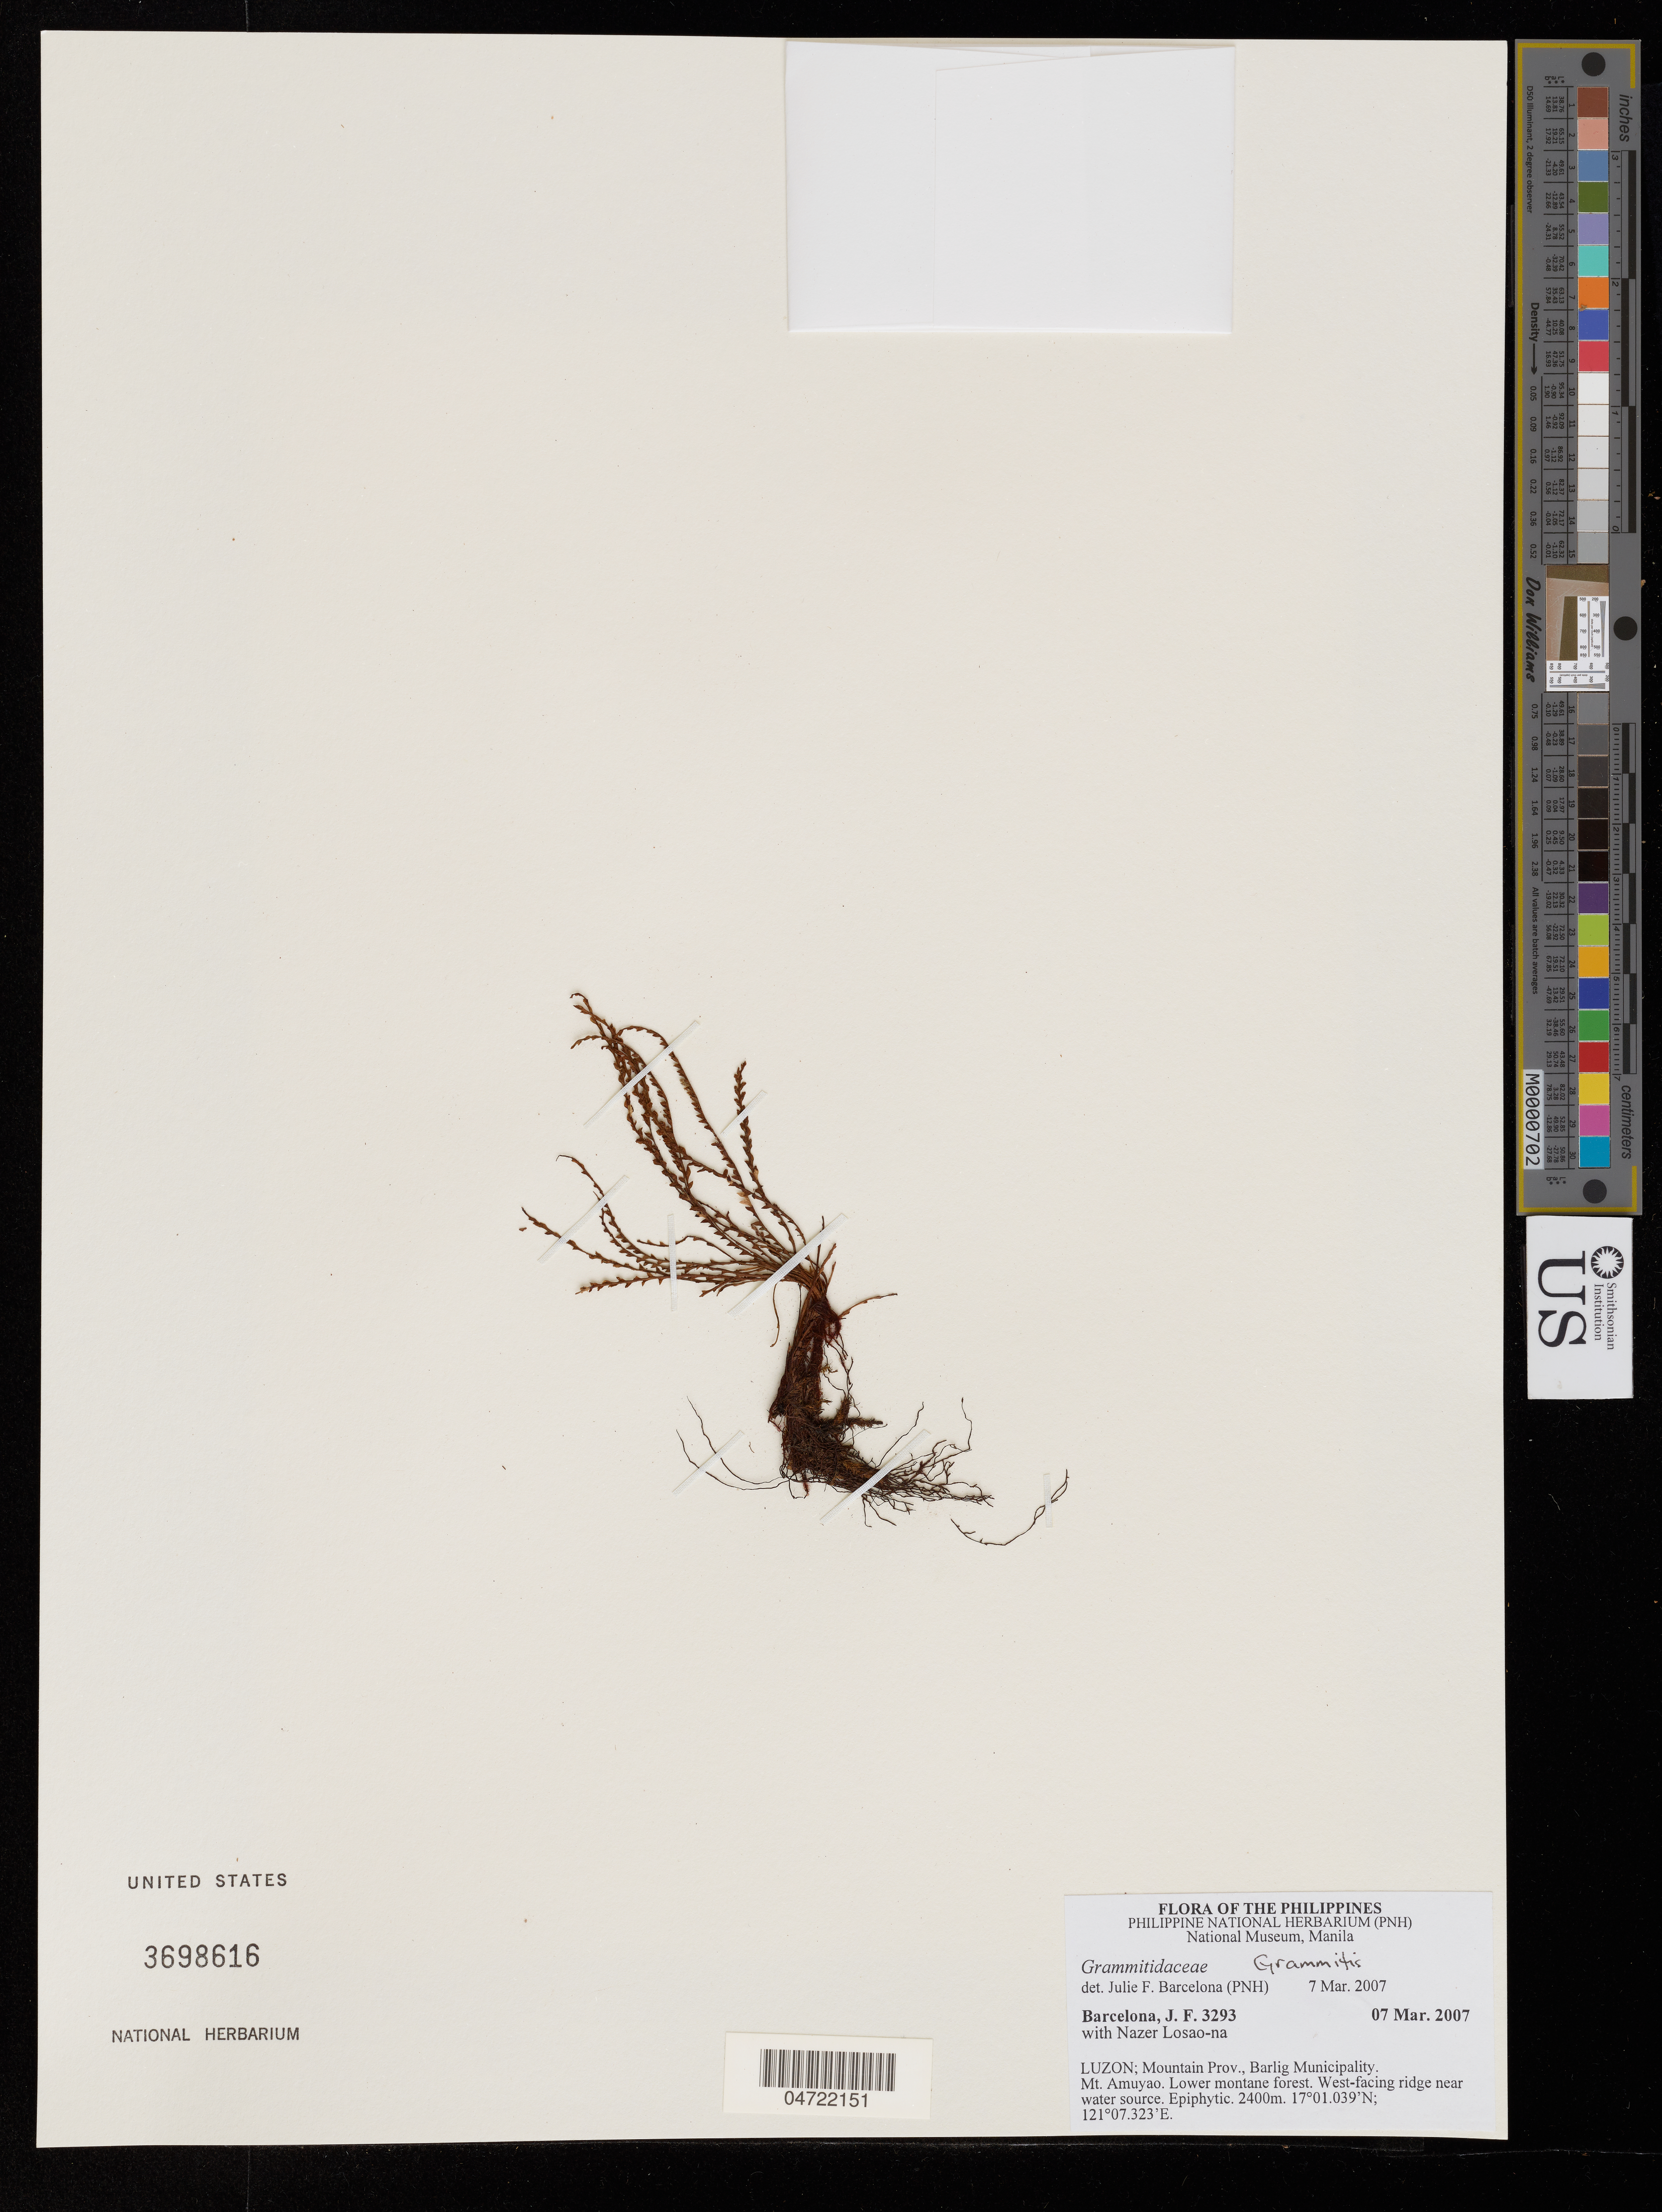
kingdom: Plantae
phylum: Tracheophyta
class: Polypodiopsida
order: Polypodiales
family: Polypodiaceae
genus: Grammitis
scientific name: Grammitis sp.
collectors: J. F. Barcelona & N. Losao-na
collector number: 3293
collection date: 2007-03-07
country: Philippines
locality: Luzon; Mountain Prov., Barlig Municipality, Mt. Amuyao, Lower montane forest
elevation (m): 2400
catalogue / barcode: US 3698616